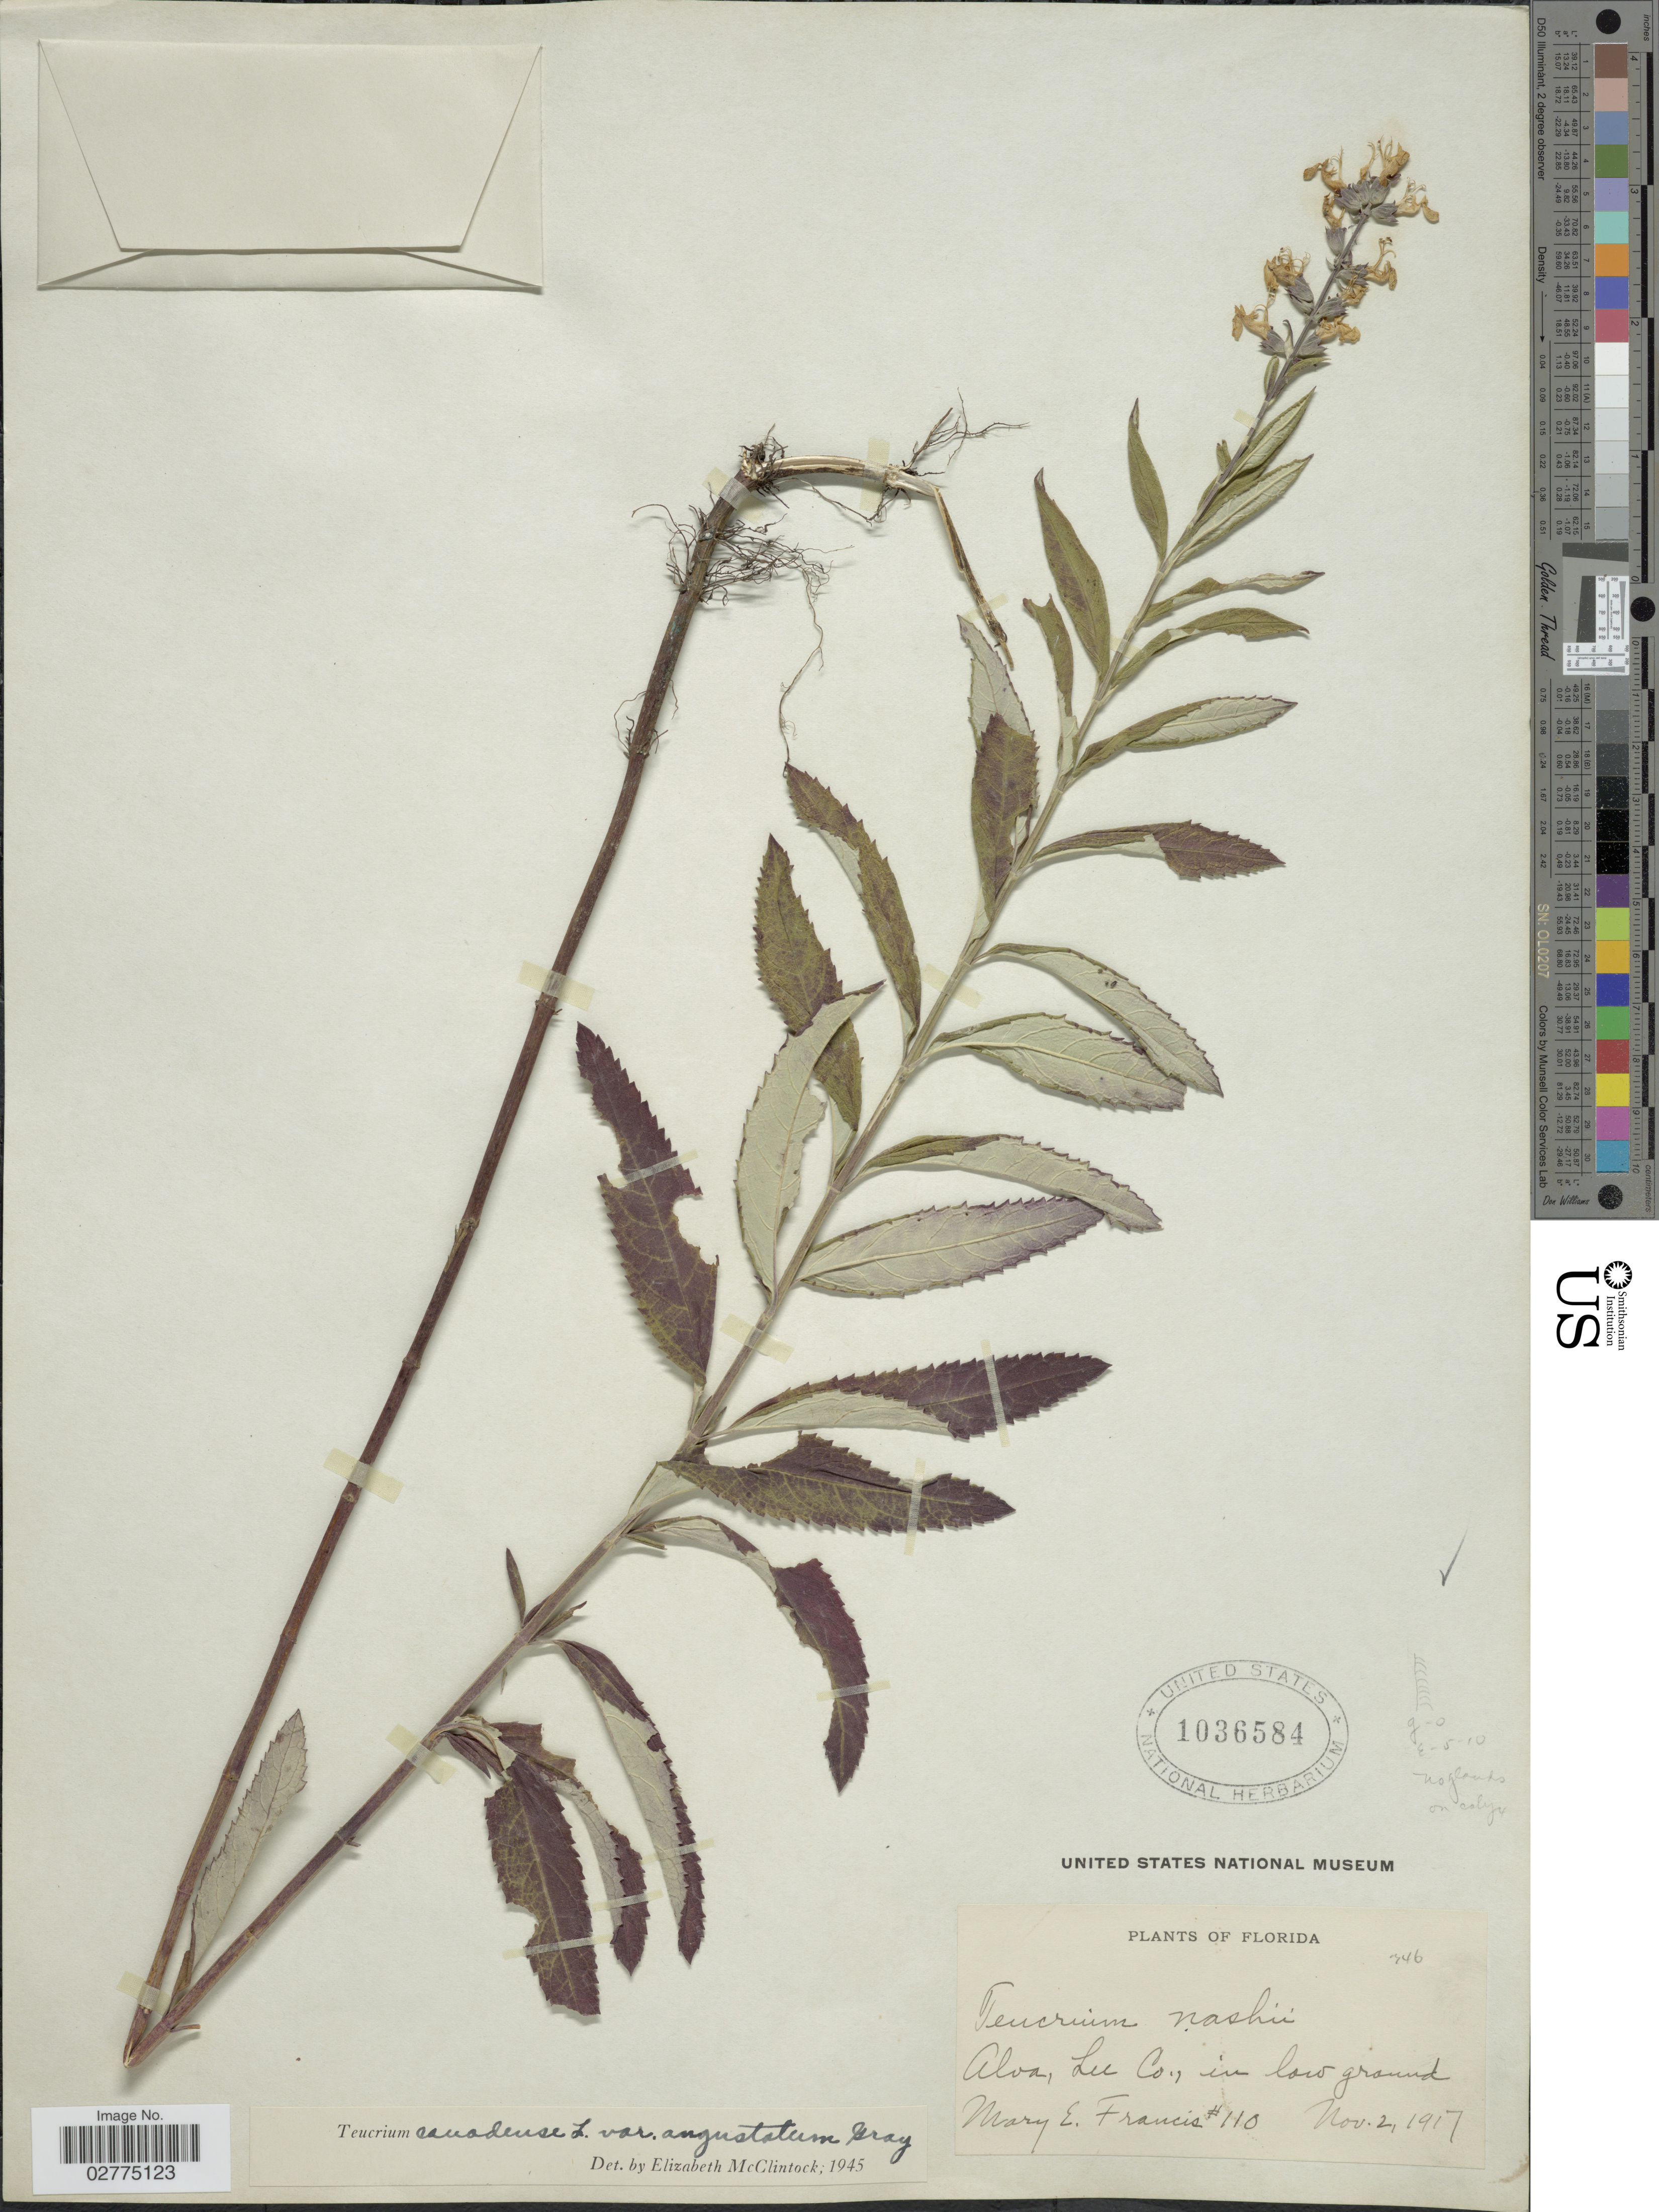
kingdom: Plantae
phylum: Tracheophyta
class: Magnoliopsida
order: Lamiales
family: Lamiaceae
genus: Teucrium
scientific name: Teucrium canadense var. angustatum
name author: A. Gray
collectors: M. E. Francis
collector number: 110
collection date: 1917-11-02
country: United States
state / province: Florida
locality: Aloa, Lee Co., in low ground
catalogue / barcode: US 1036584